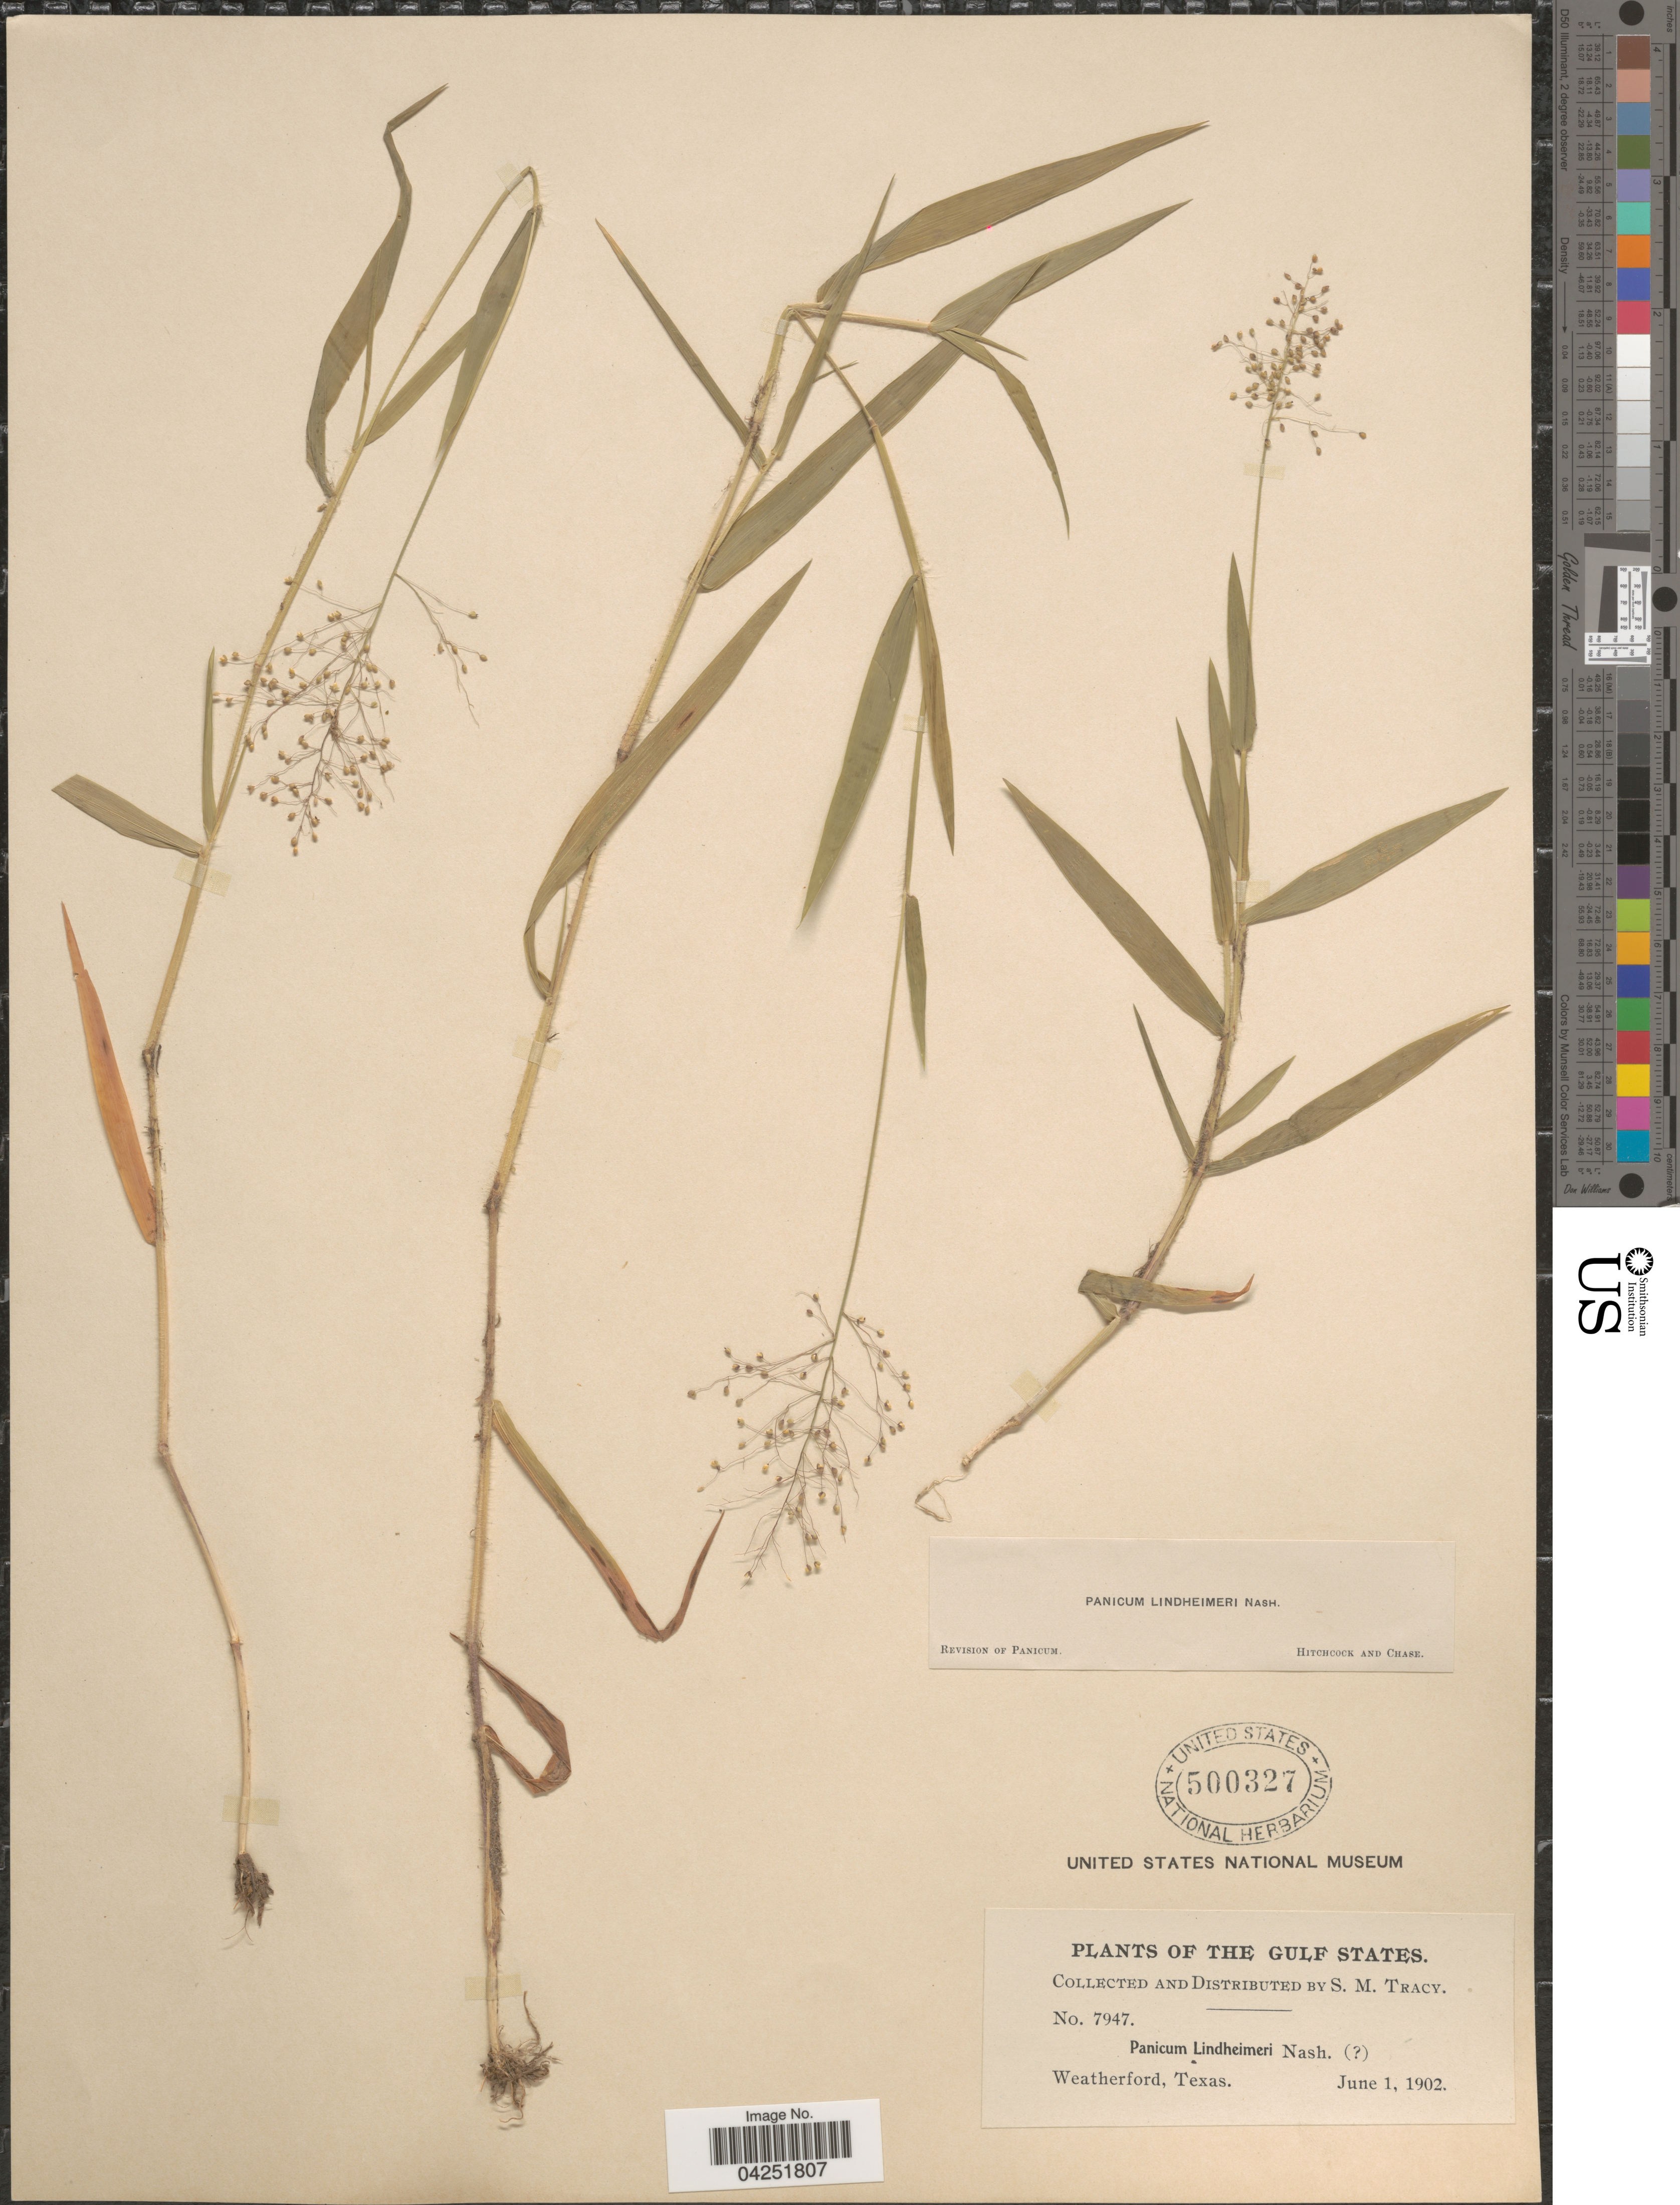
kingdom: Plantae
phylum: Tracheophyta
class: Liliopsida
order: Poales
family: Poaceae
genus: Dichanthelium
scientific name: Dichanthelium acuminatum var. lindheimeri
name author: (Nash) Gould & C.A. Clark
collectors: S. M. Tracy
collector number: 7947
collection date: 1902-06-01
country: United States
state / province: Texas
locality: Gulf States. Weatherford.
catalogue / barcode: US 500327